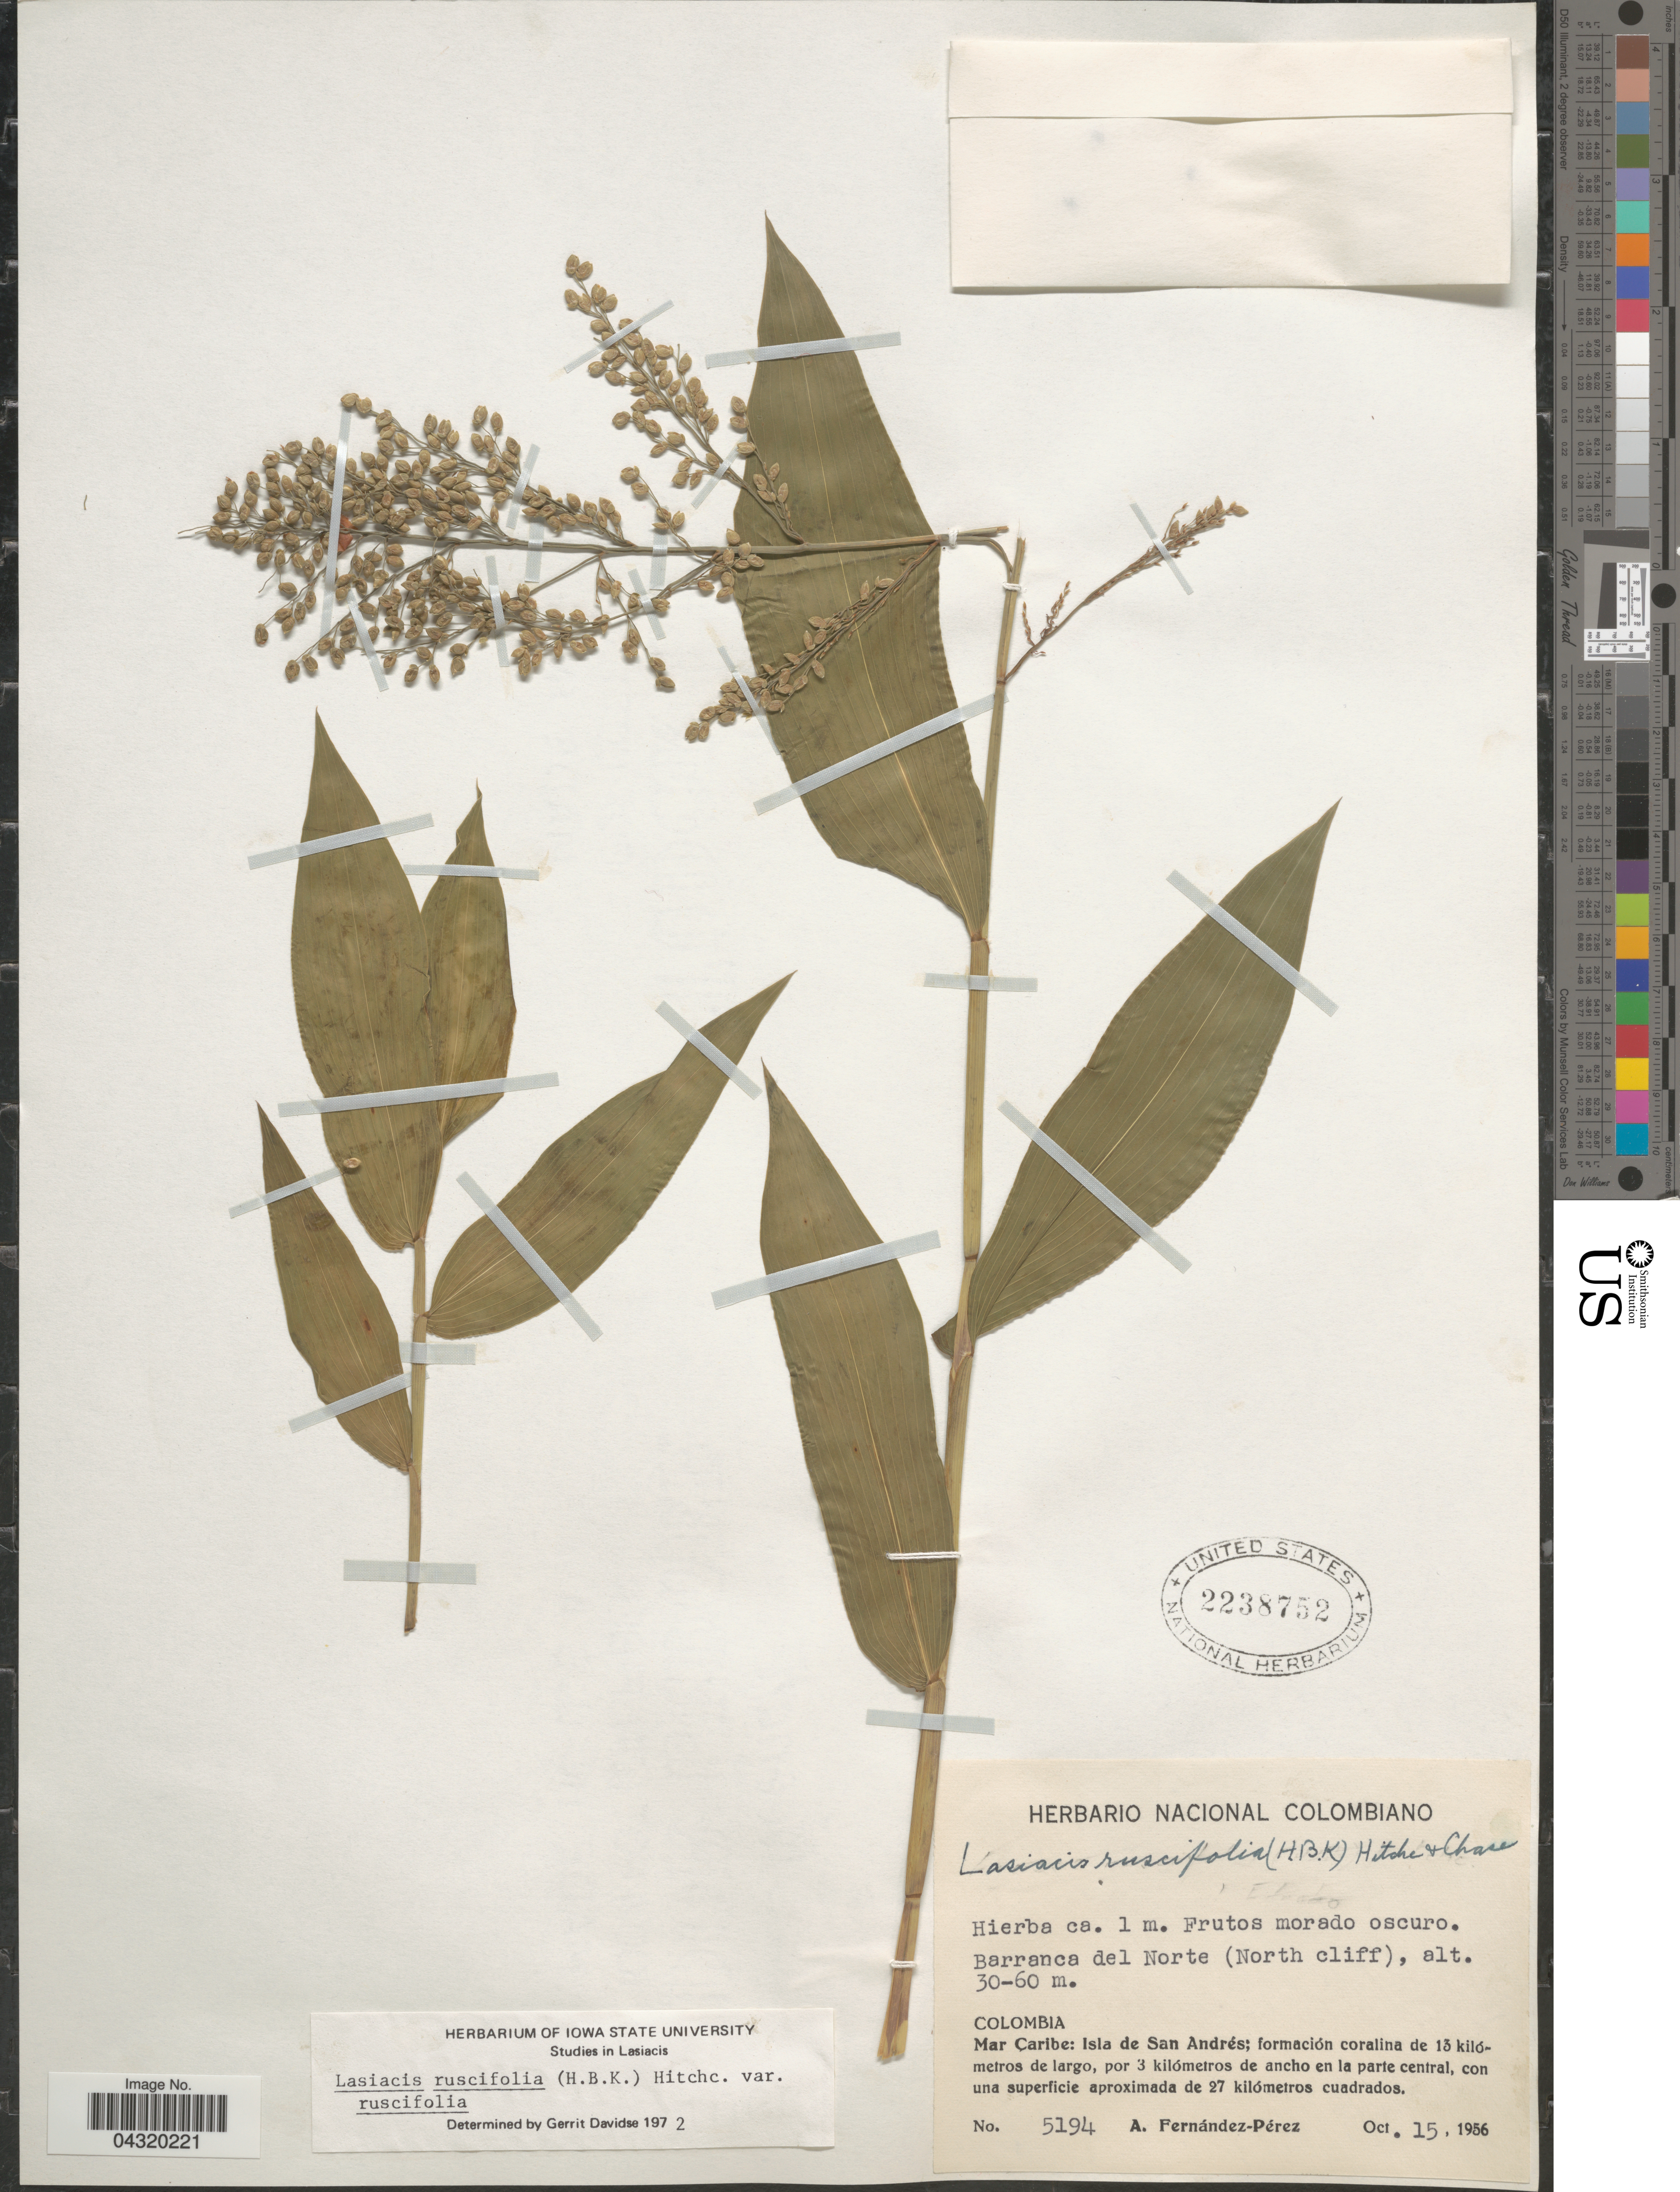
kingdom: Plantae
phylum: Tracheophyta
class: Liliopsida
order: Poales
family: Poaceae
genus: Lasiacis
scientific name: Lasiacis ruscifolia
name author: (Kunth) Hitchc.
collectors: A. Fernández-Pérez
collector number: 5194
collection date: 1956-10-15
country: Colombia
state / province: San Andres y Providencia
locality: Barranca del Norte (North cliff). Mar Caribe: Isla de San Andrés; formacion coralina de 13 kilómetros de largo, por 3 kilómetros de ancho en la parte central, con una superficie aproximada de 27 kilómetros cuadrados.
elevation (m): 30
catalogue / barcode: US 2238752